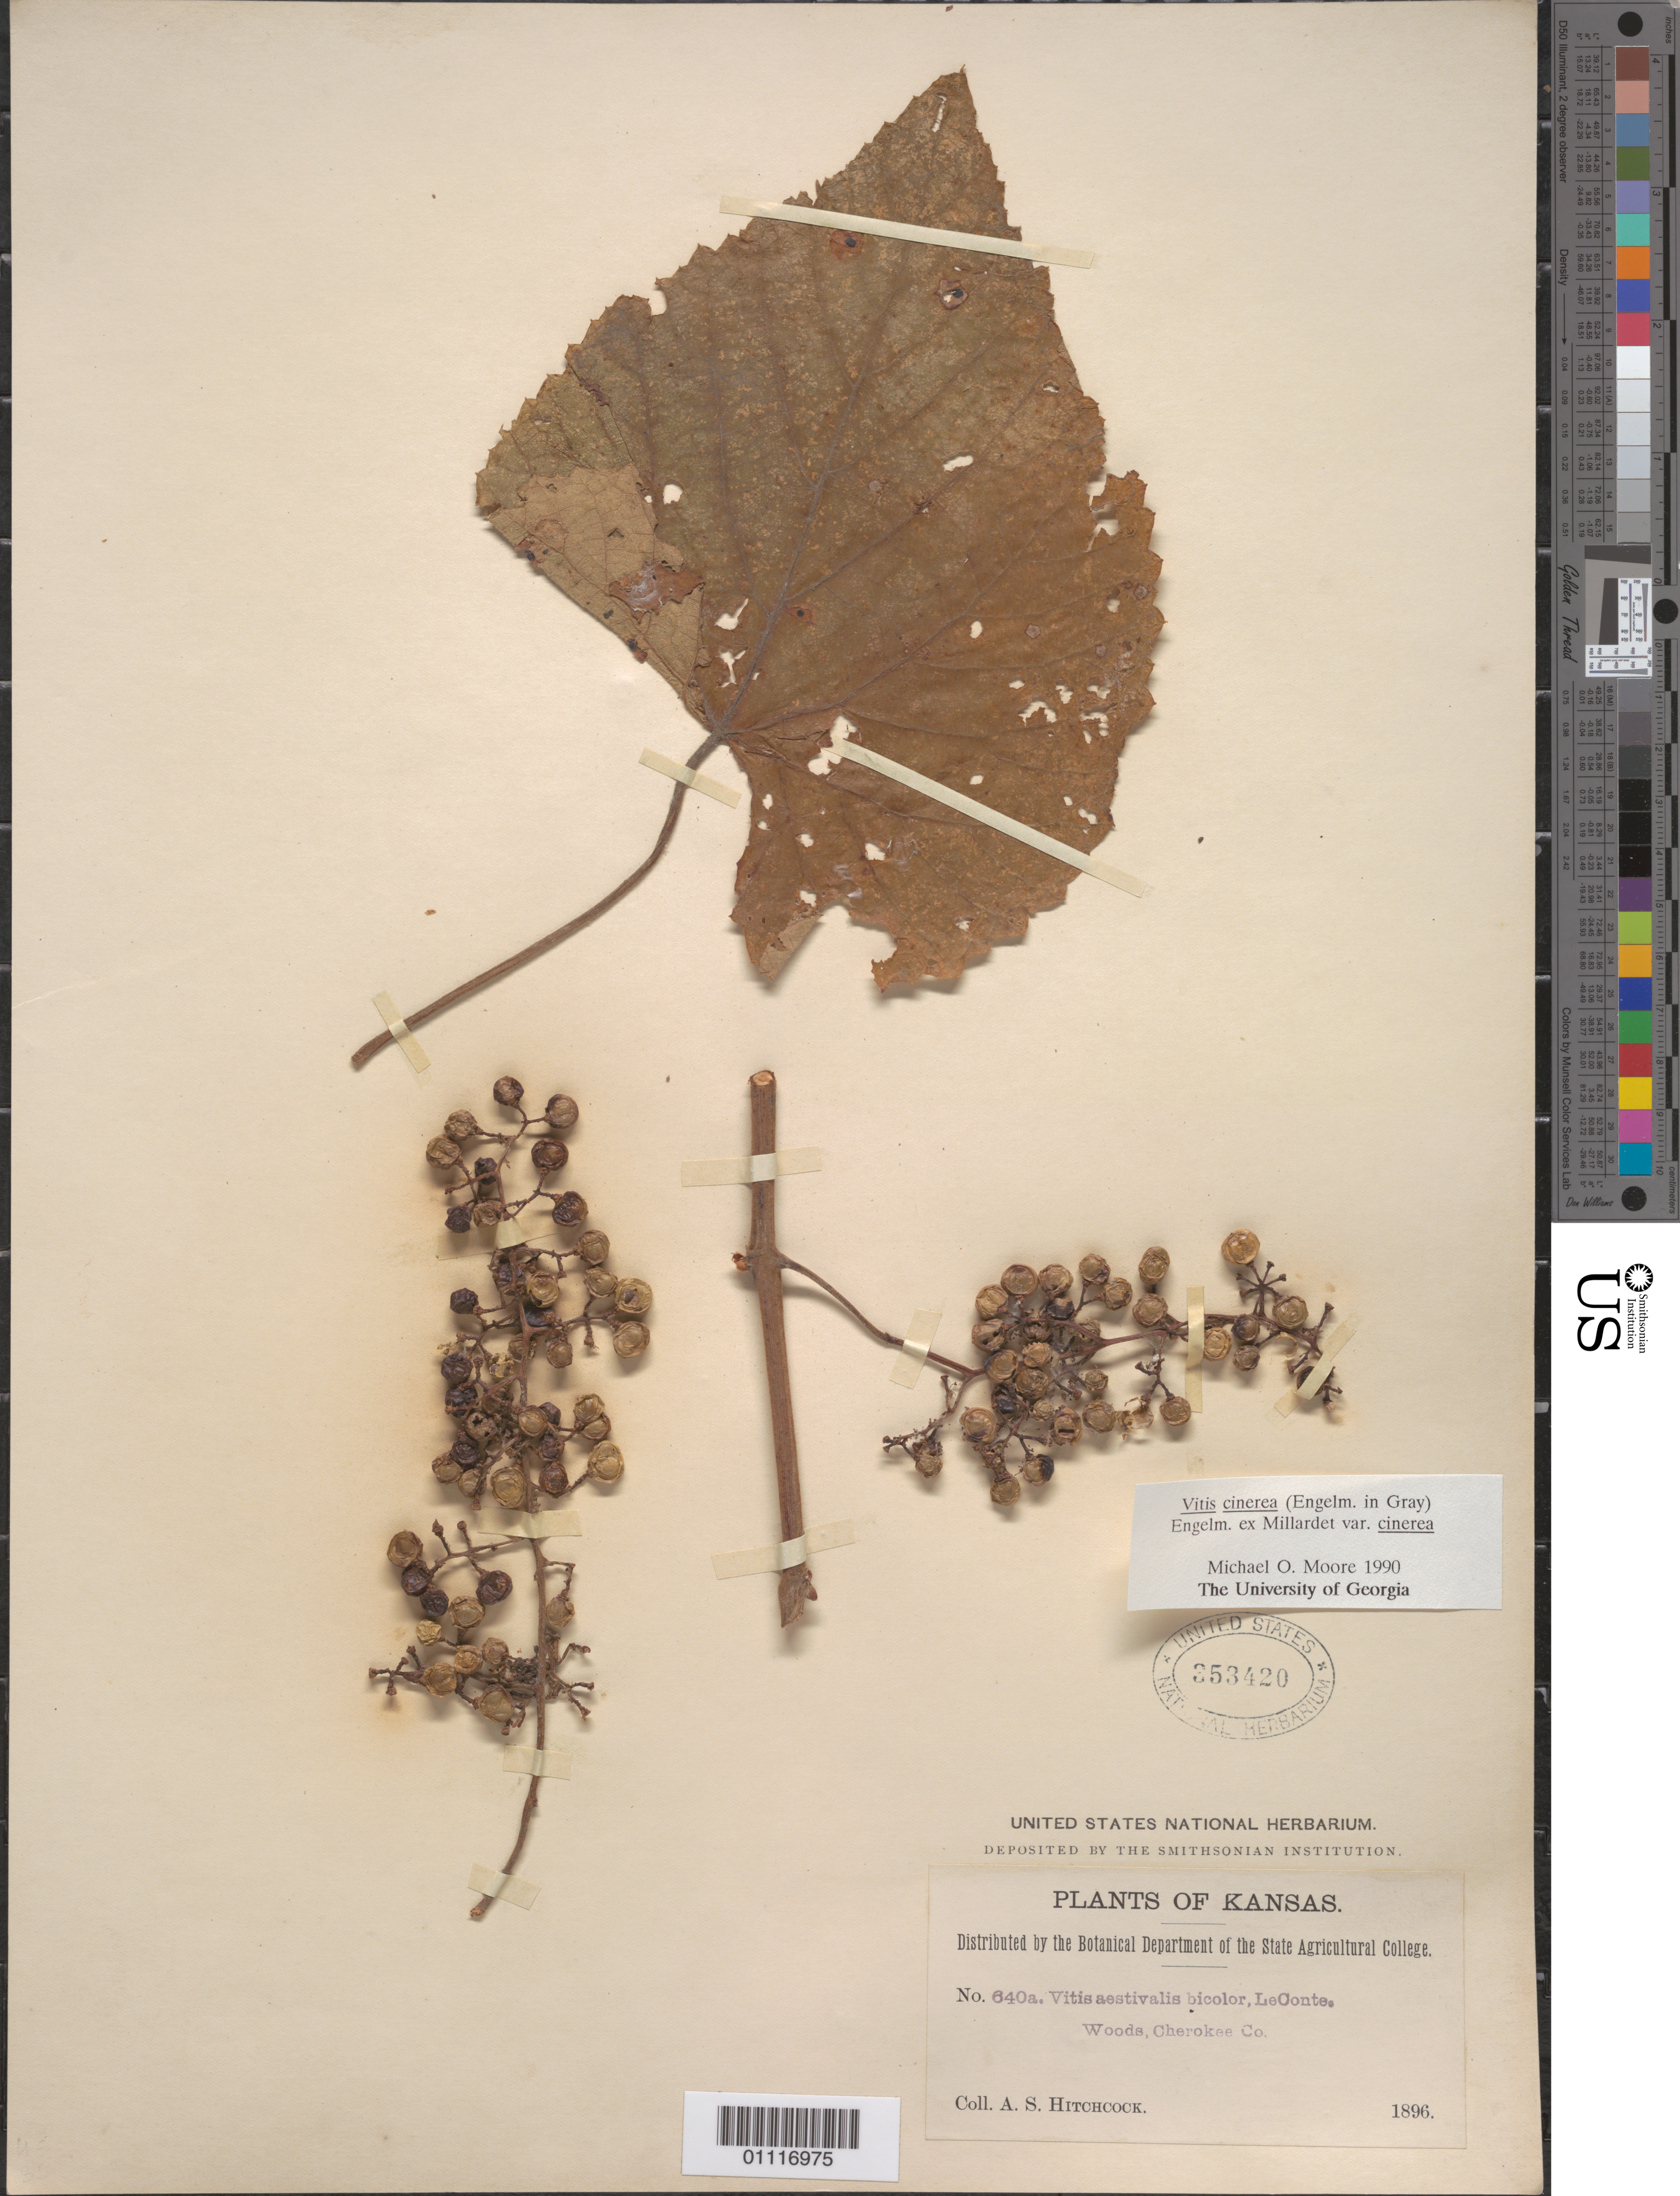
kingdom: Plantae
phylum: Tracheophyta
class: Magnoliopsida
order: Vitales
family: Vitaceae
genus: Vitis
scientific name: Vitis cinerea var. cinerea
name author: (Engelm.) Engelm. ex Millardet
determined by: Moore, M. O.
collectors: A. S. Hitchcock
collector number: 640a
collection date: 1896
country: United States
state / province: Kansas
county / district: Cherokee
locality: Woods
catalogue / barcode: US 353420